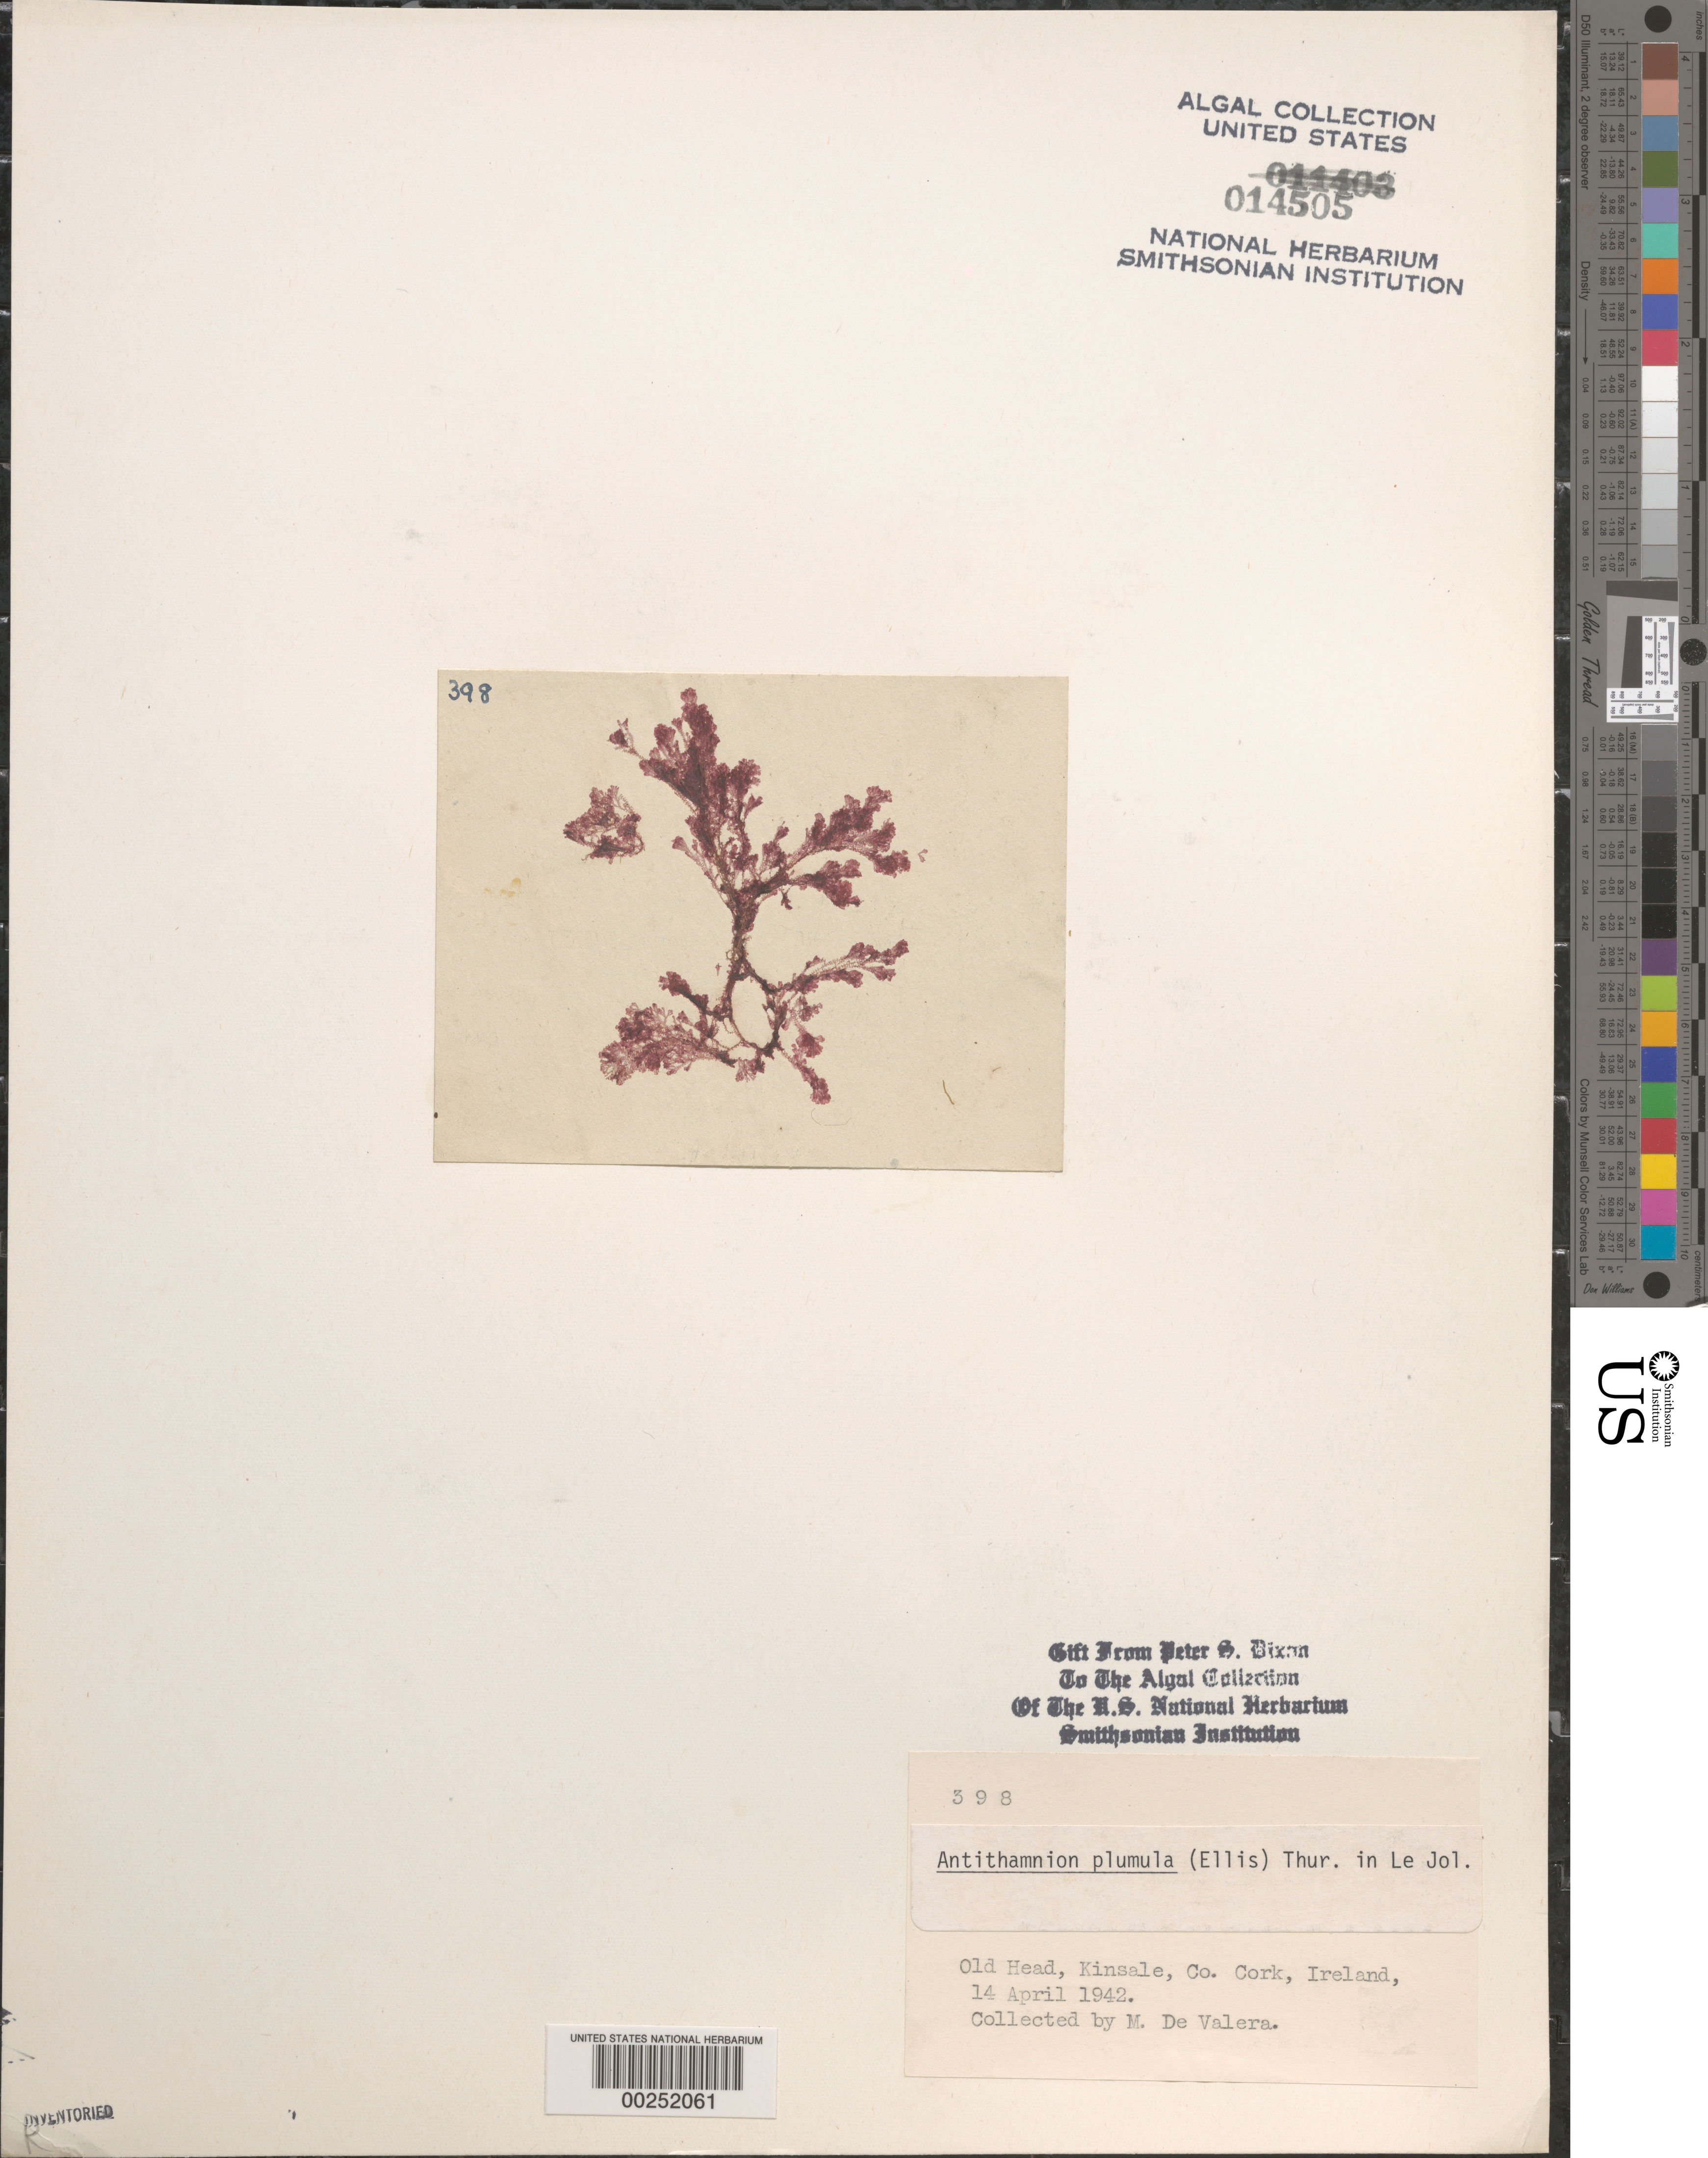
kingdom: Plantae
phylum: Rhodophyta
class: Florideophyceae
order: Ceramiales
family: Ceramiaceae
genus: Pterothamnion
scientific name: Pterothamnion plumula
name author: (J. Ellis) Näg.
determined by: Algae name updating Project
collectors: M. De Valera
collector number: PSD 398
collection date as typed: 14 Apr 1942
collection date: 1942-04-14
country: Ireland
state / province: Munster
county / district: Cork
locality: Old Head, Kinsale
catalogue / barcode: US 14505